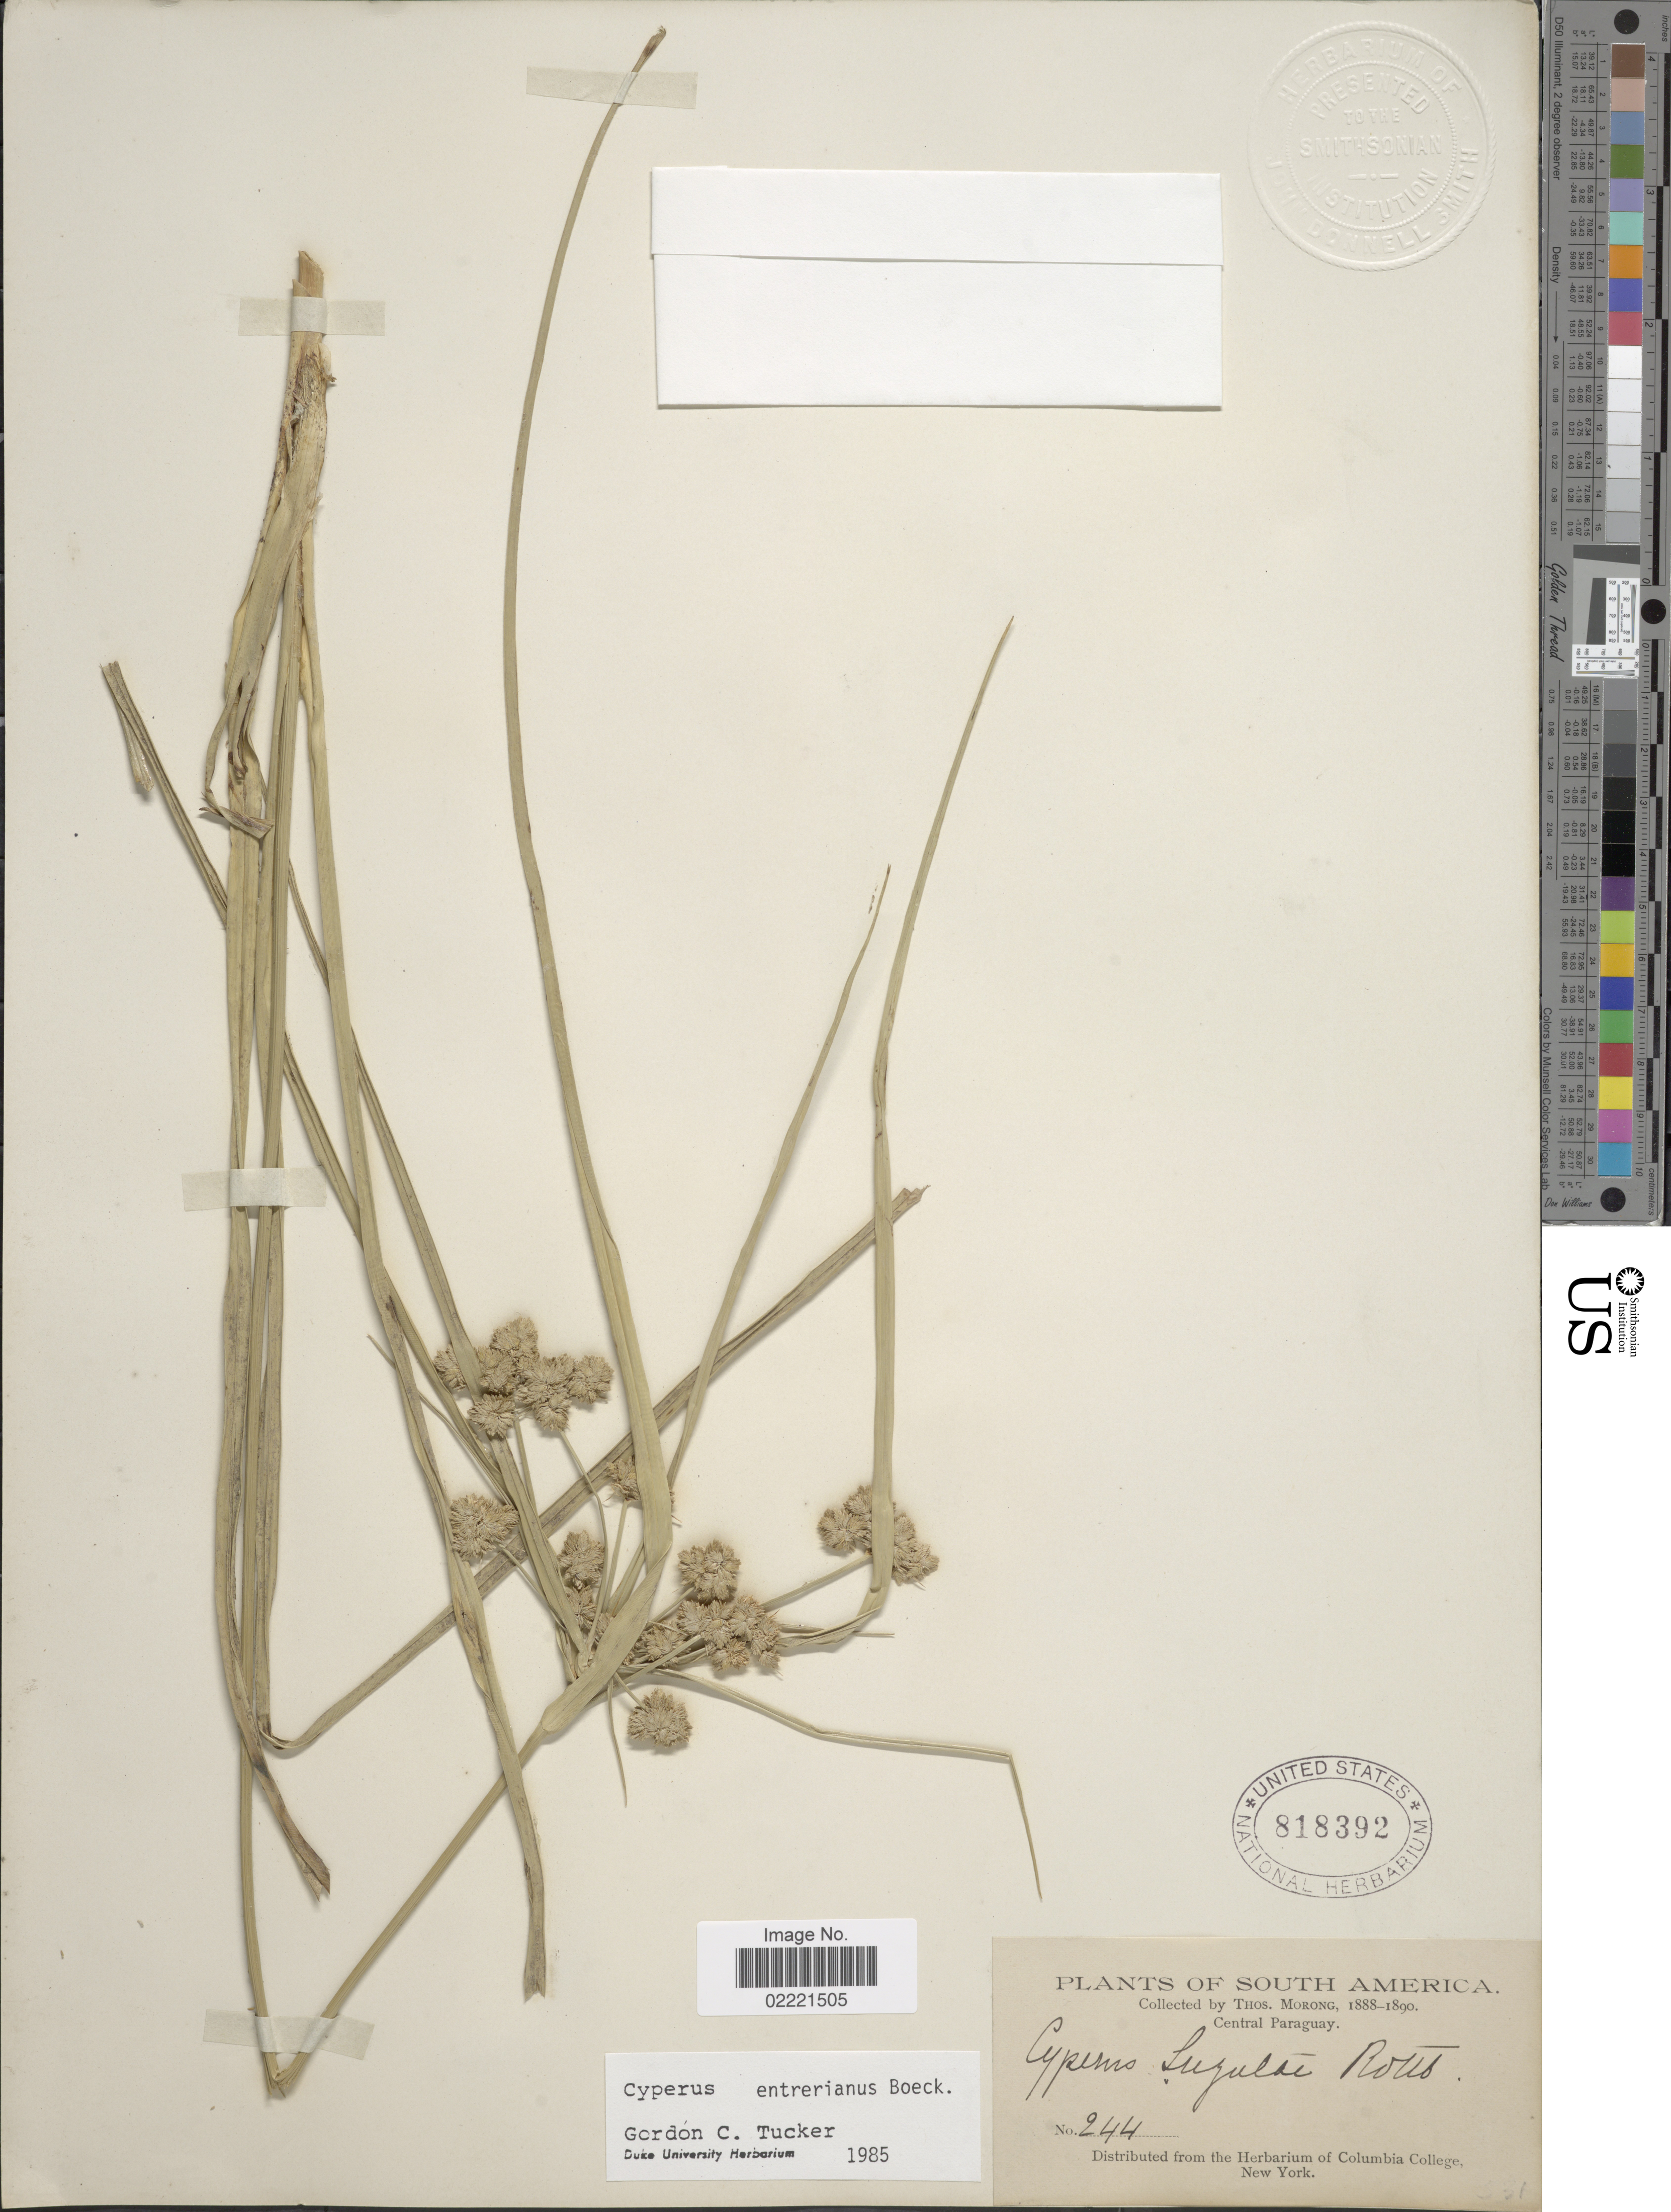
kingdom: Plantae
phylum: Tracheophyta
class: Liliopsida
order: Poales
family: Cyperaceae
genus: Cyperus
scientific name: Cyperus entrerianus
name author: Boeckeler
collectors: ex herb. T. Morong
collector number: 244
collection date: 1888/1890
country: Paraguay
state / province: Central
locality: Central Paraguay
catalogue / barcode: US 818392